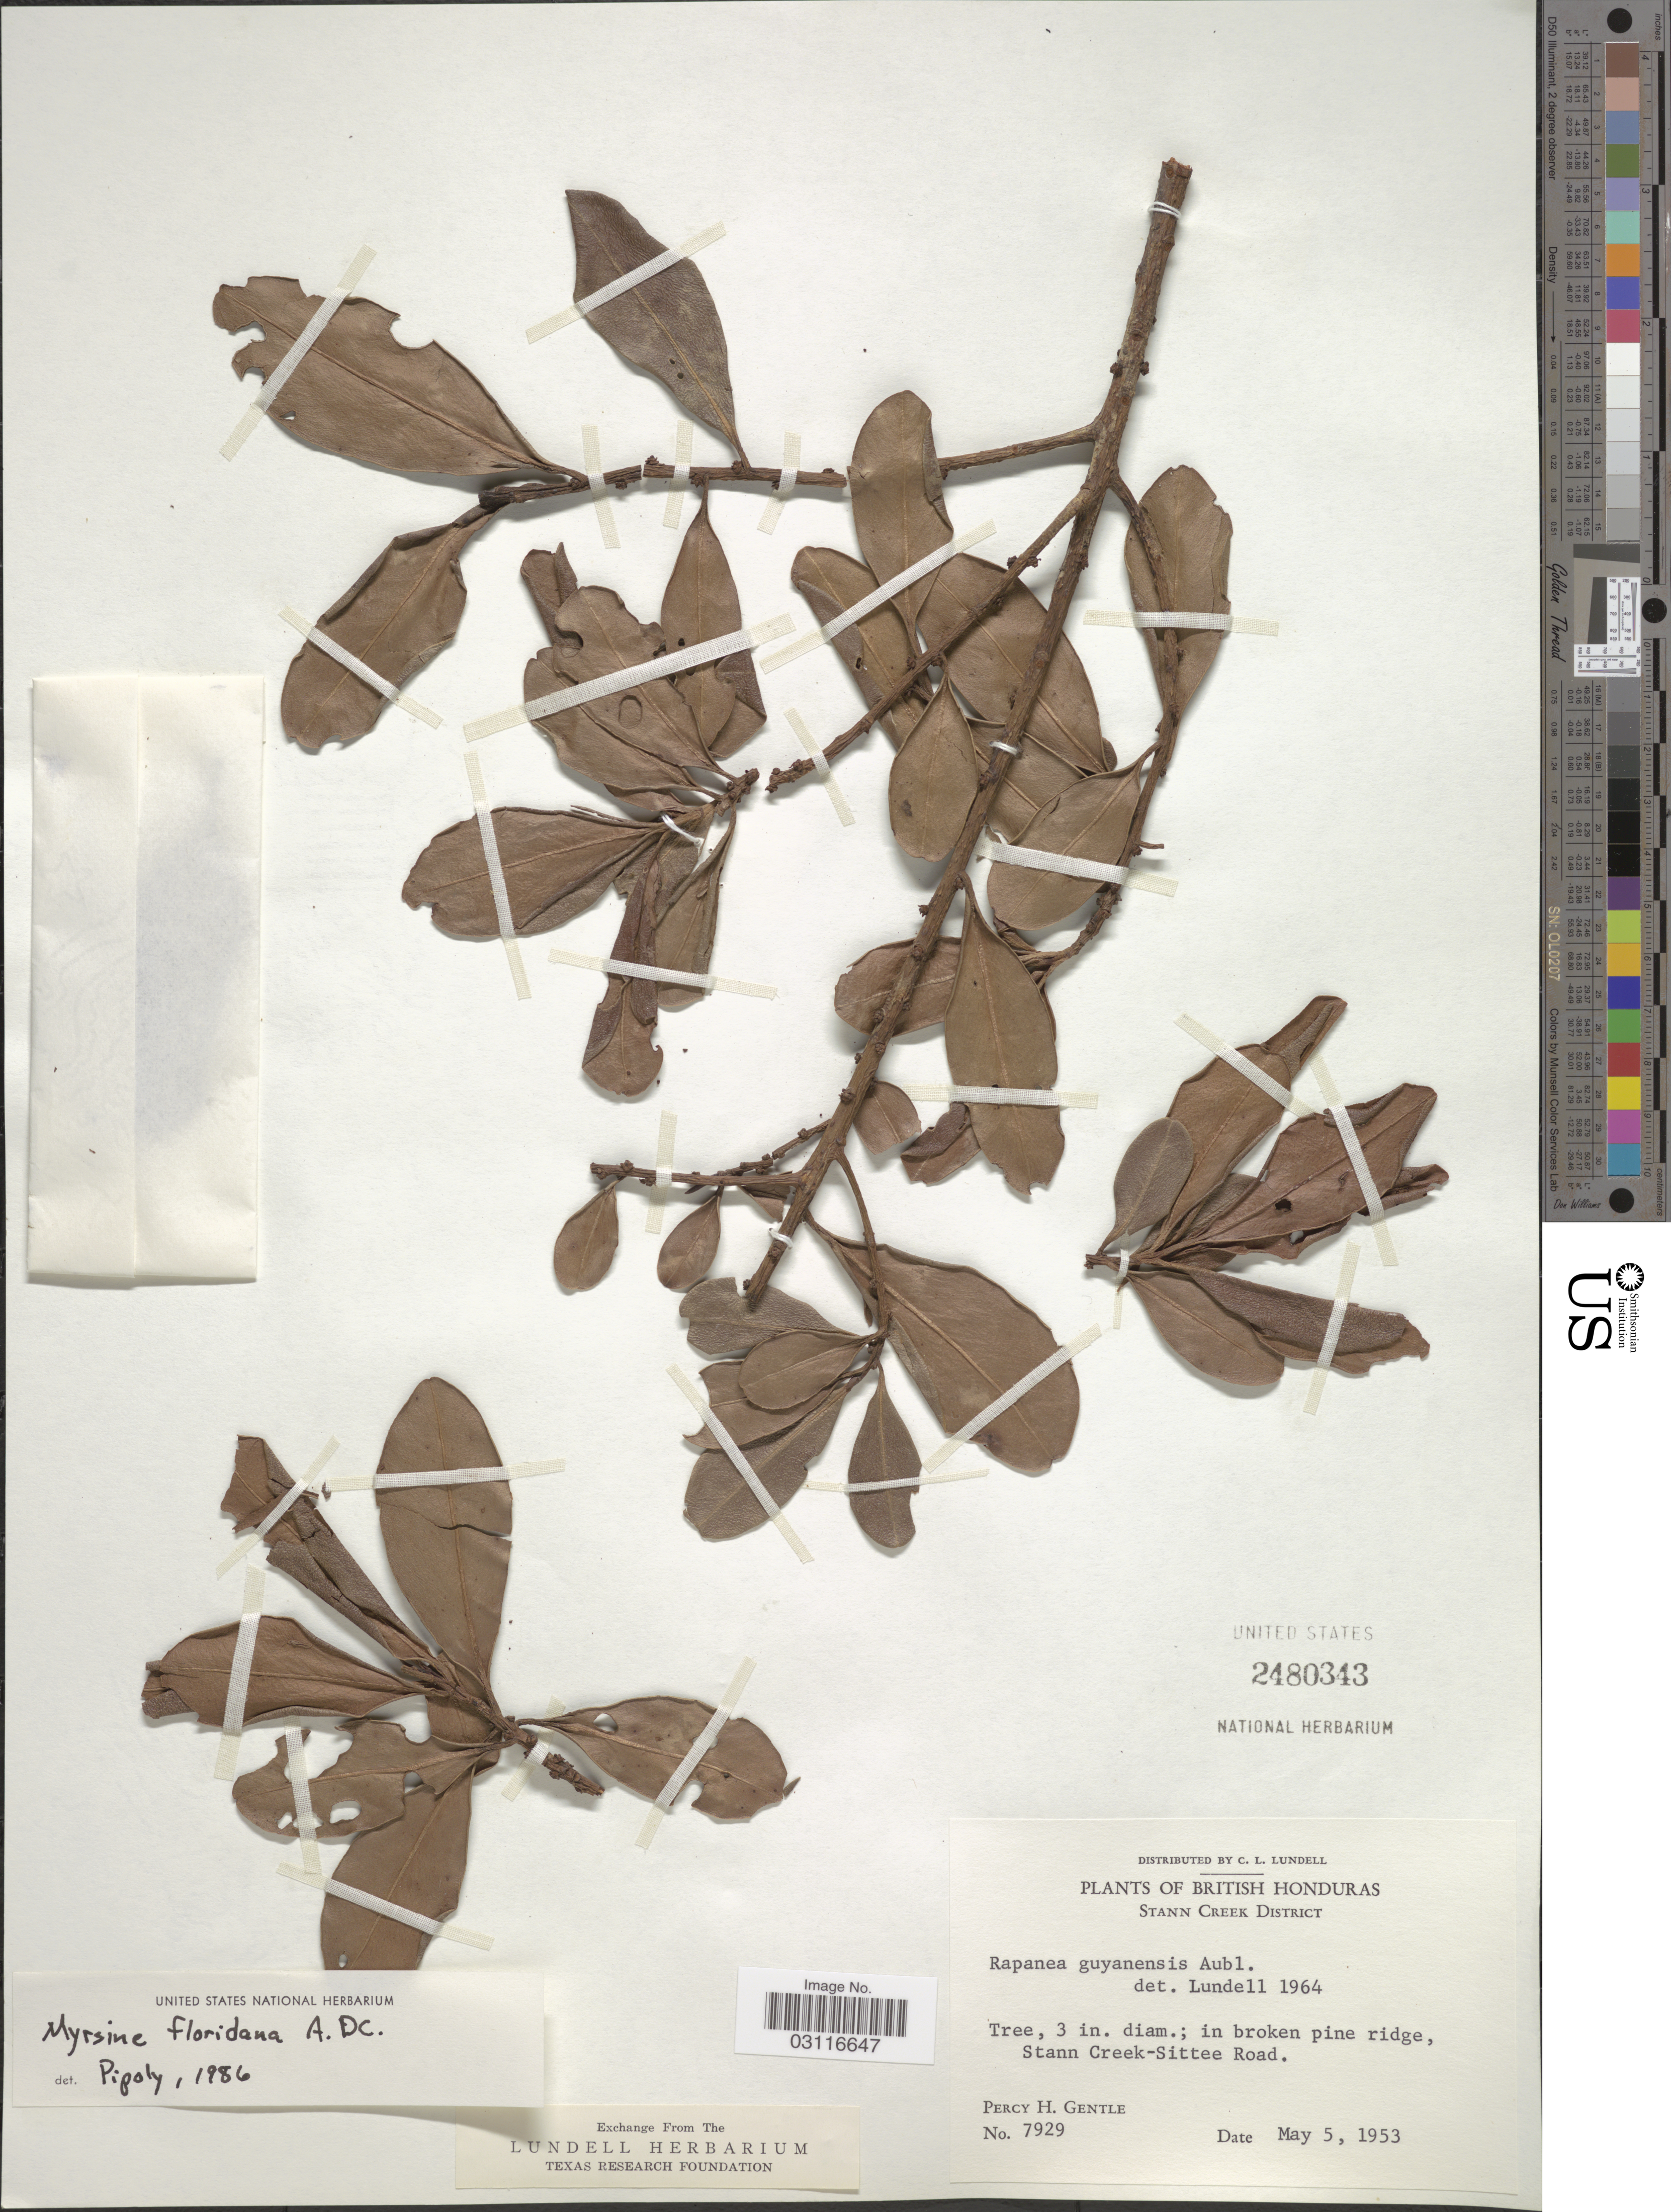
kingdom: Plantae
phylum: Tracheophyta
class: Magnoliopsida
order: Ericales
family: Primulaceae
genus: Myrsine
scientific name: Myrsine floridana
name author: A. DC.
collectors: P. H. Gentle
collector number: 7929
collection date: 1953-05-05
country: Belize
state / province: Stann Creek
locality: British Honduras. Stann Creek District. In broken pine ridge, Stann Creek-Sittee Road.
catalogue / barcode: US 2480343